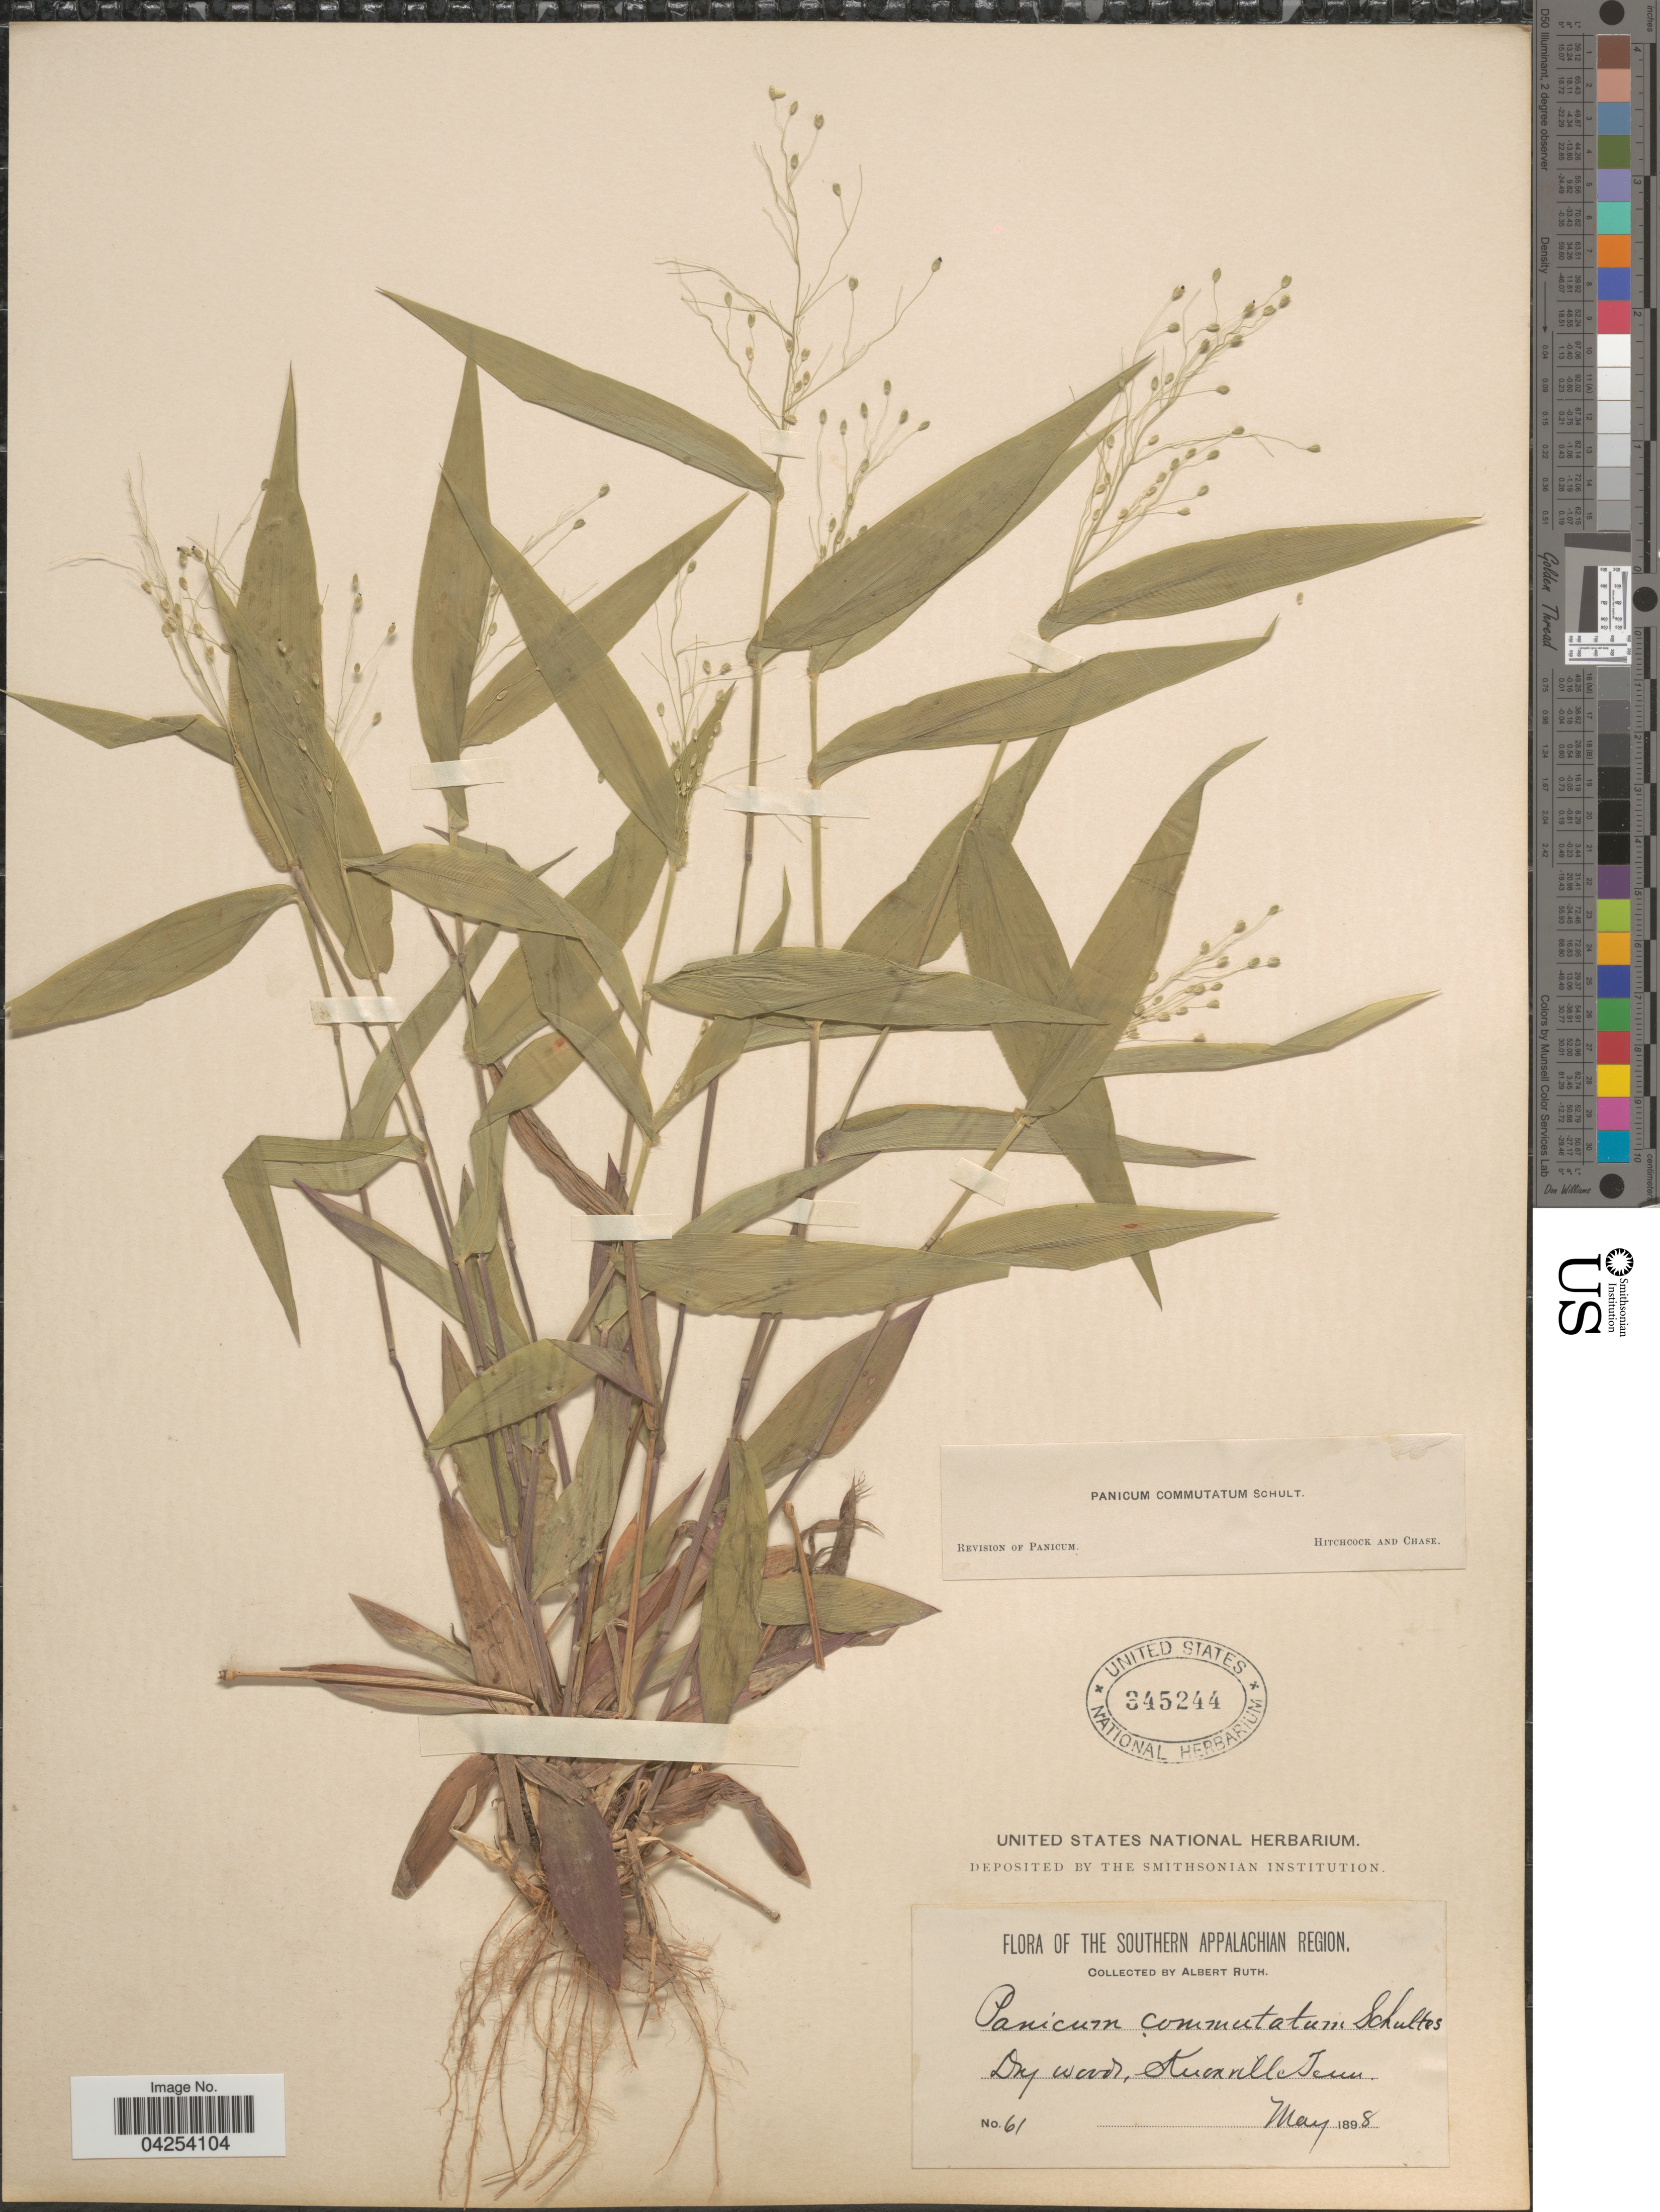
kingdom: Plantae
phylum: Tracheophyta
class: Liliopsida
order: Poales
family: Poaceae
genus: Dichanthelium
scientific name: Dichanthelium commutatum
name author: (Schult.) Gould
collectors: A. Ruth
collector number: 61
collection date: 1898-05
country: United States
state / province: Tennessee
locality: Southern Appalachian Region. Dry woods, Knoxville.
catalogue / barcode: US 345244